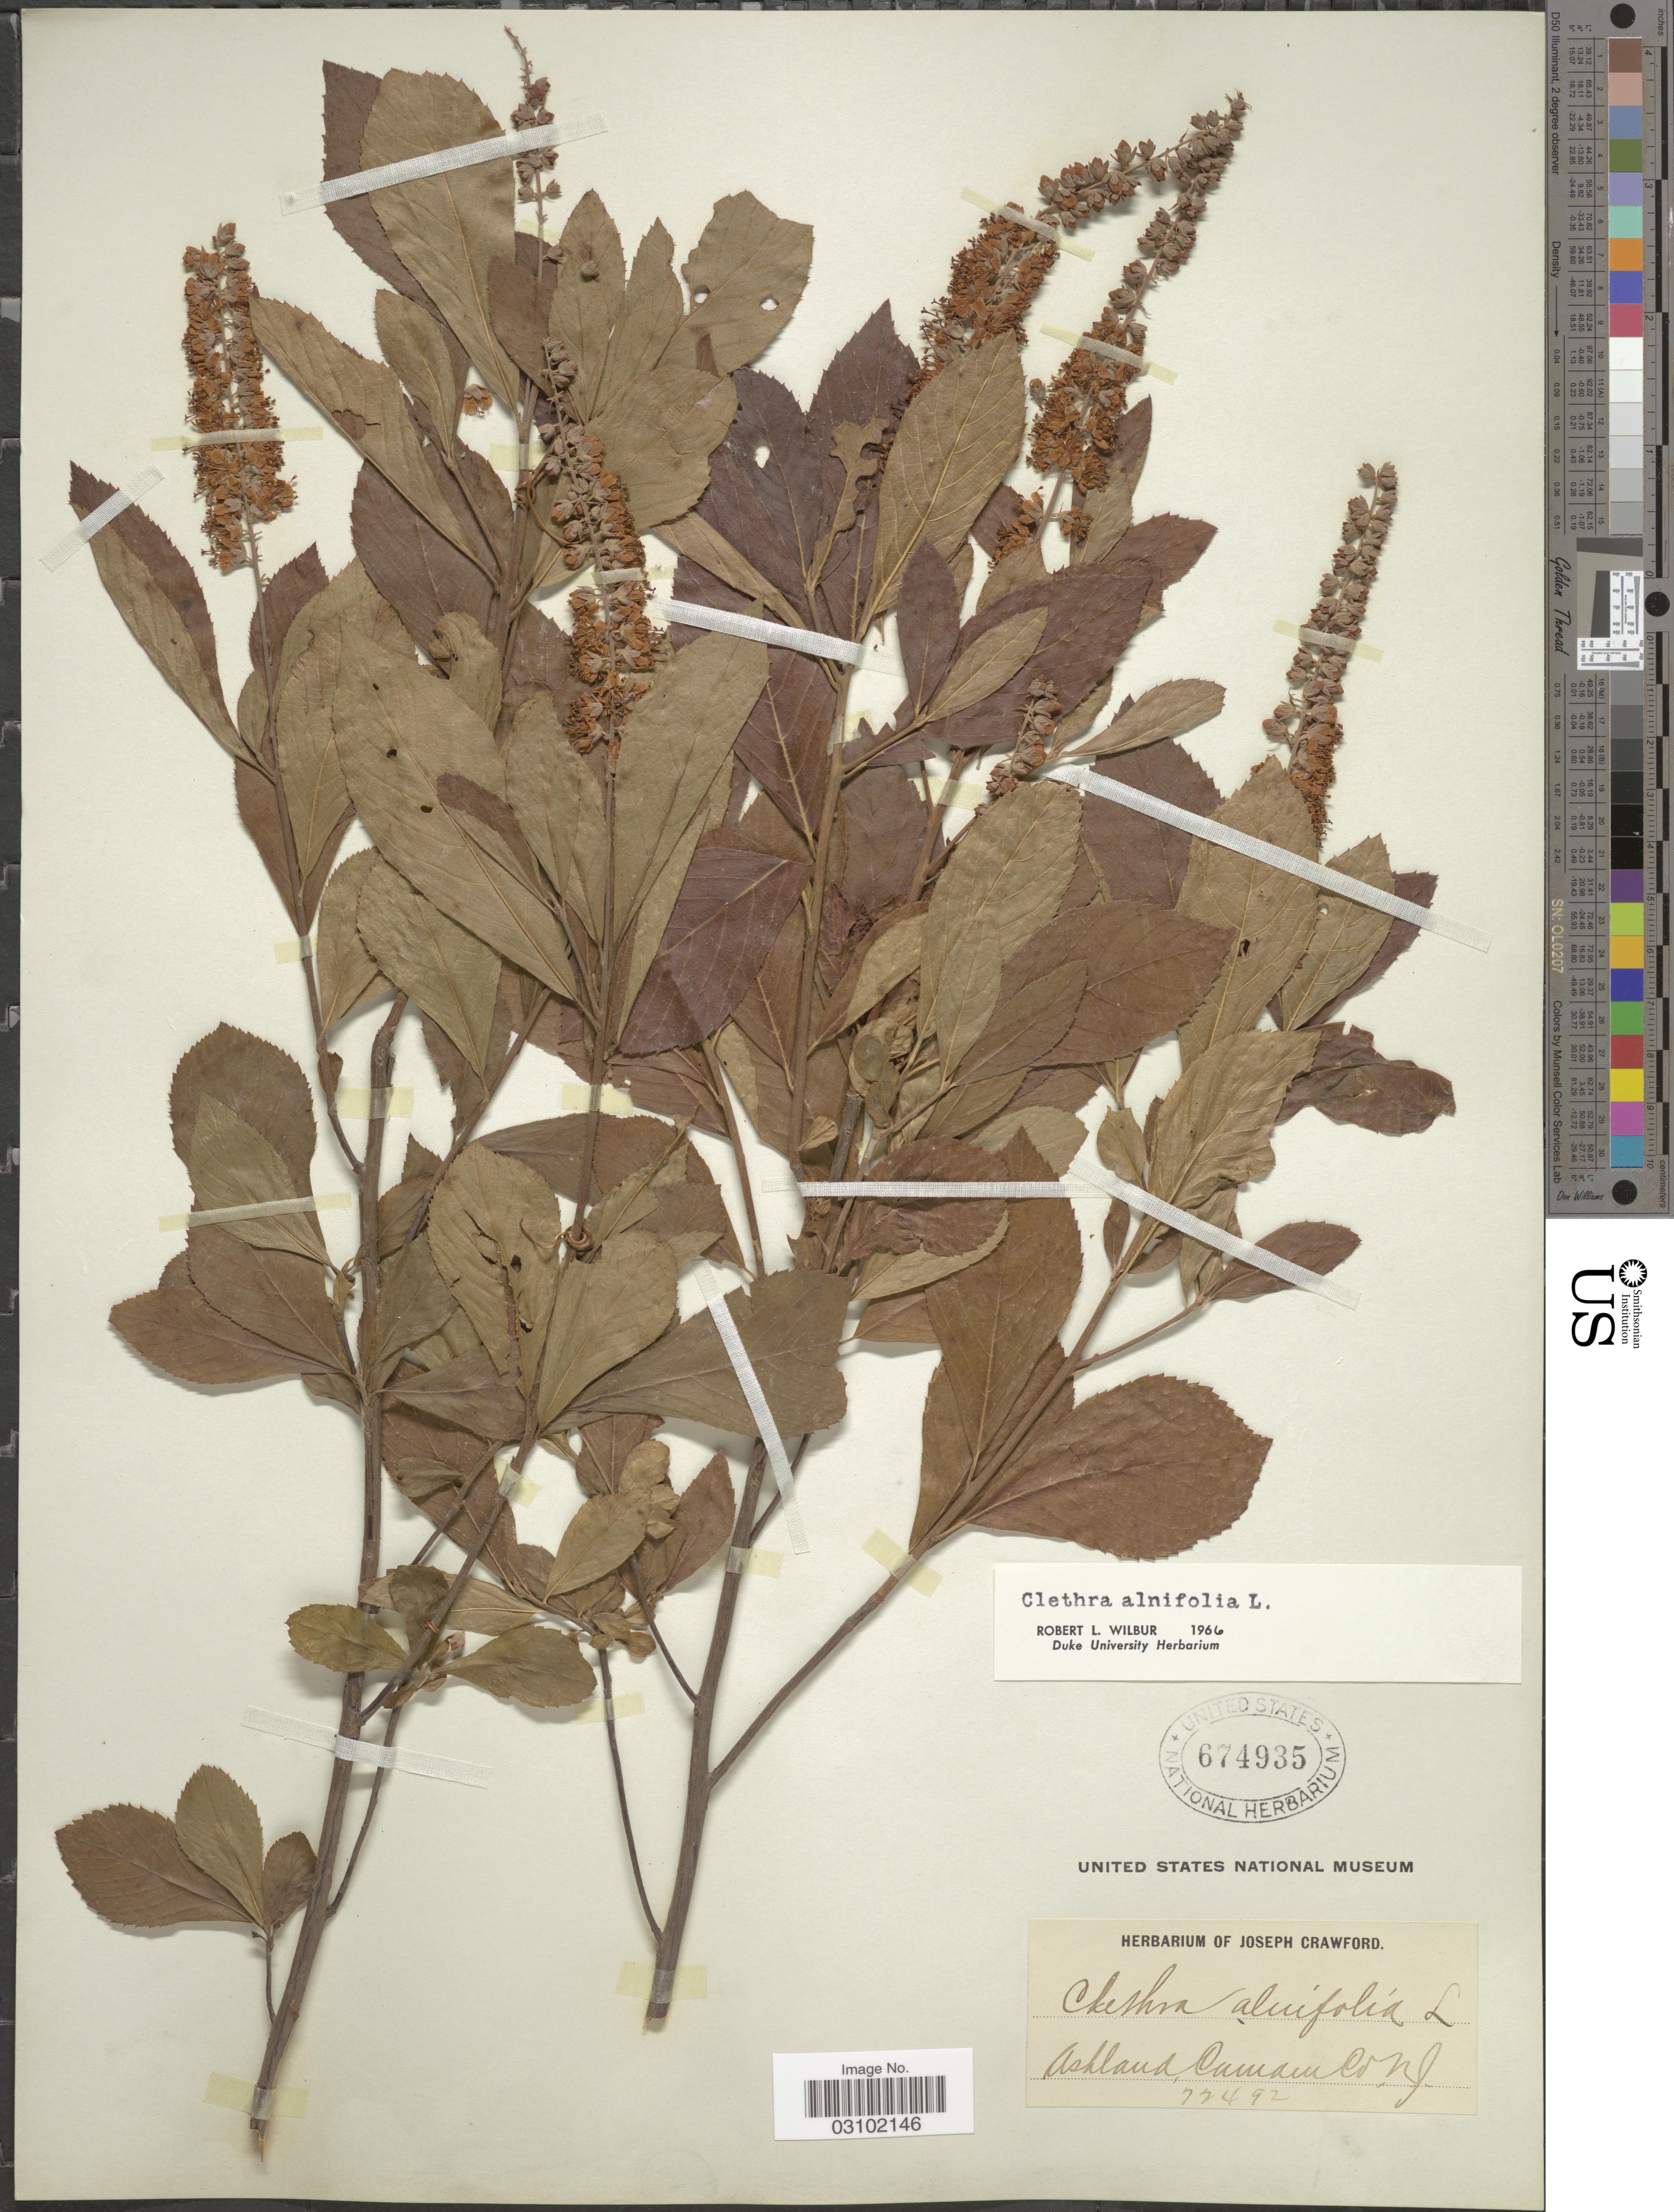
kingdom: Plantae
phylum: Tracheophyta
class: Magnoliopsida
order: Ericales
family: Clethraceae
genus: Clethra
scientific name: Clethra alnifolia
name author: L.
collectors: ex herb. Joseph Crawford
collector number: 72492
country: United States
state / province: New Jersey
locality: Ashland, Camden Co.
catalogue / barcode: US 674935